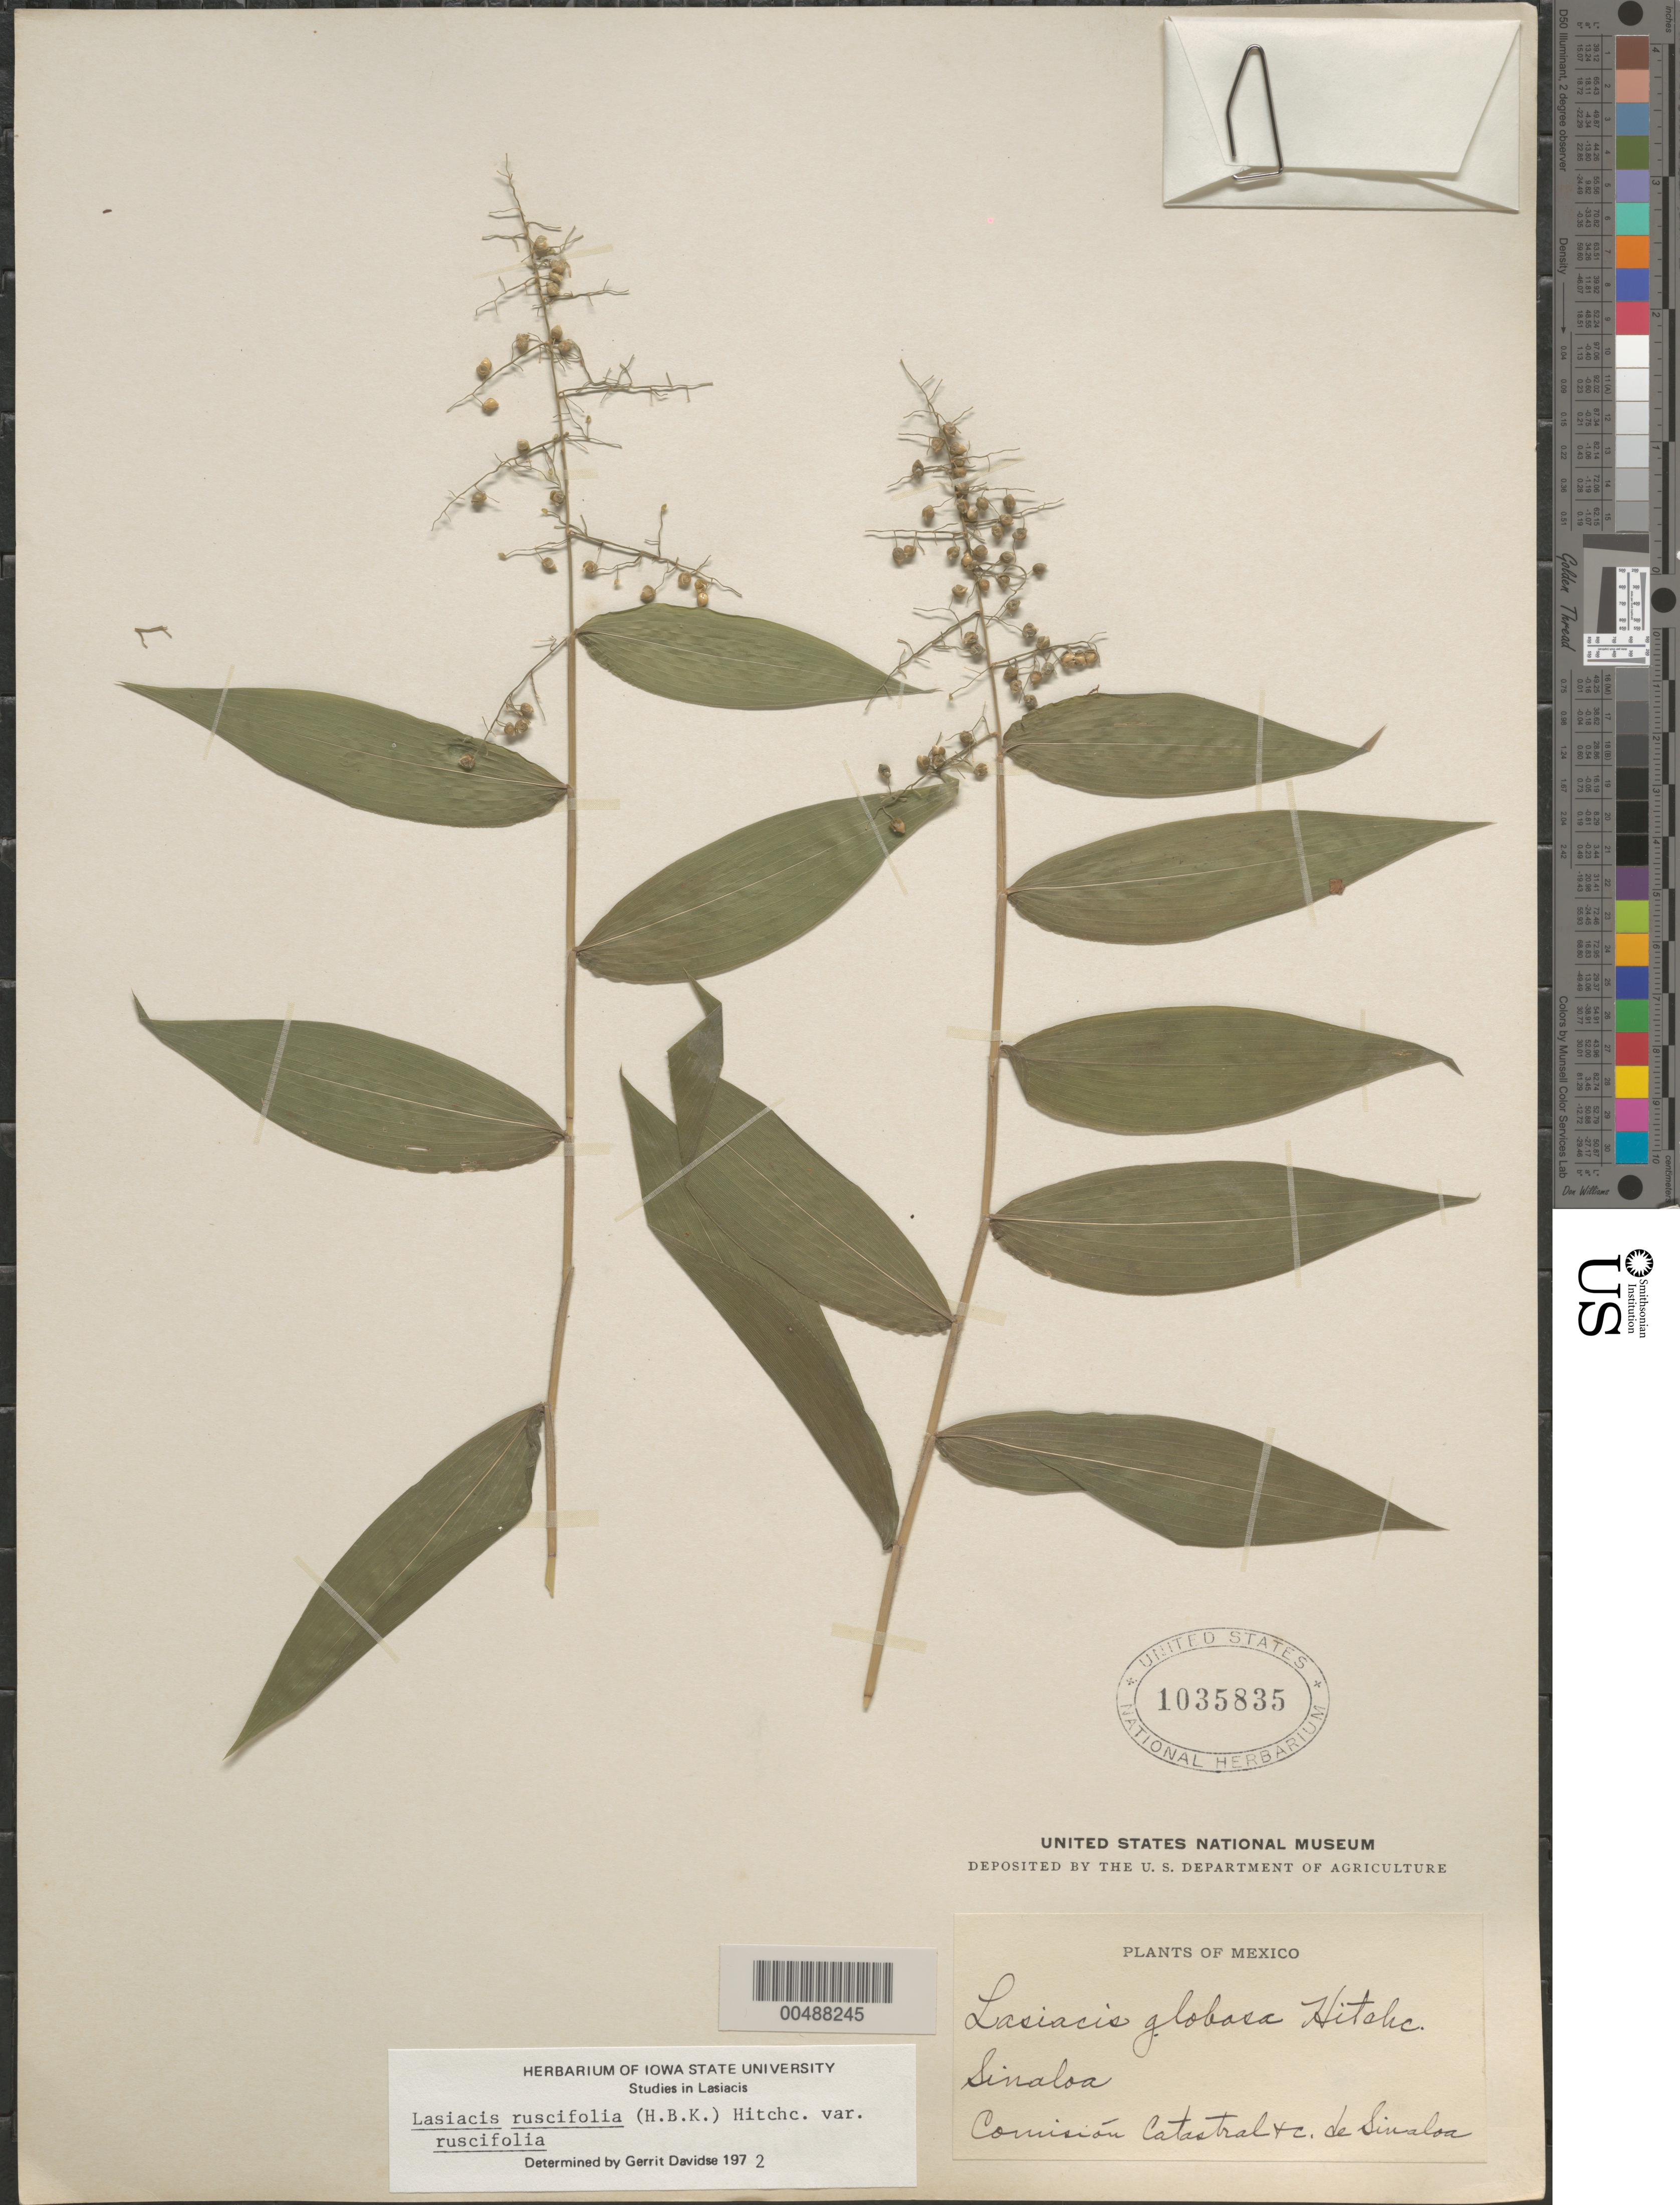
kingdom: Plantae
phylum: Tracheophyta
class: Liliopsida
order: Poales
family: Poaceae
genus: Lasiacis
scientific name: Lasiacis ruscifolia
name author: (Kunth) Hitchc.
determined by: Davidse, Gerrit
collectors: Comisión Catastral etc. de Sinaloa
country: Mexico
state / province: Sinaloa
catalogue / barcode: US 1035835